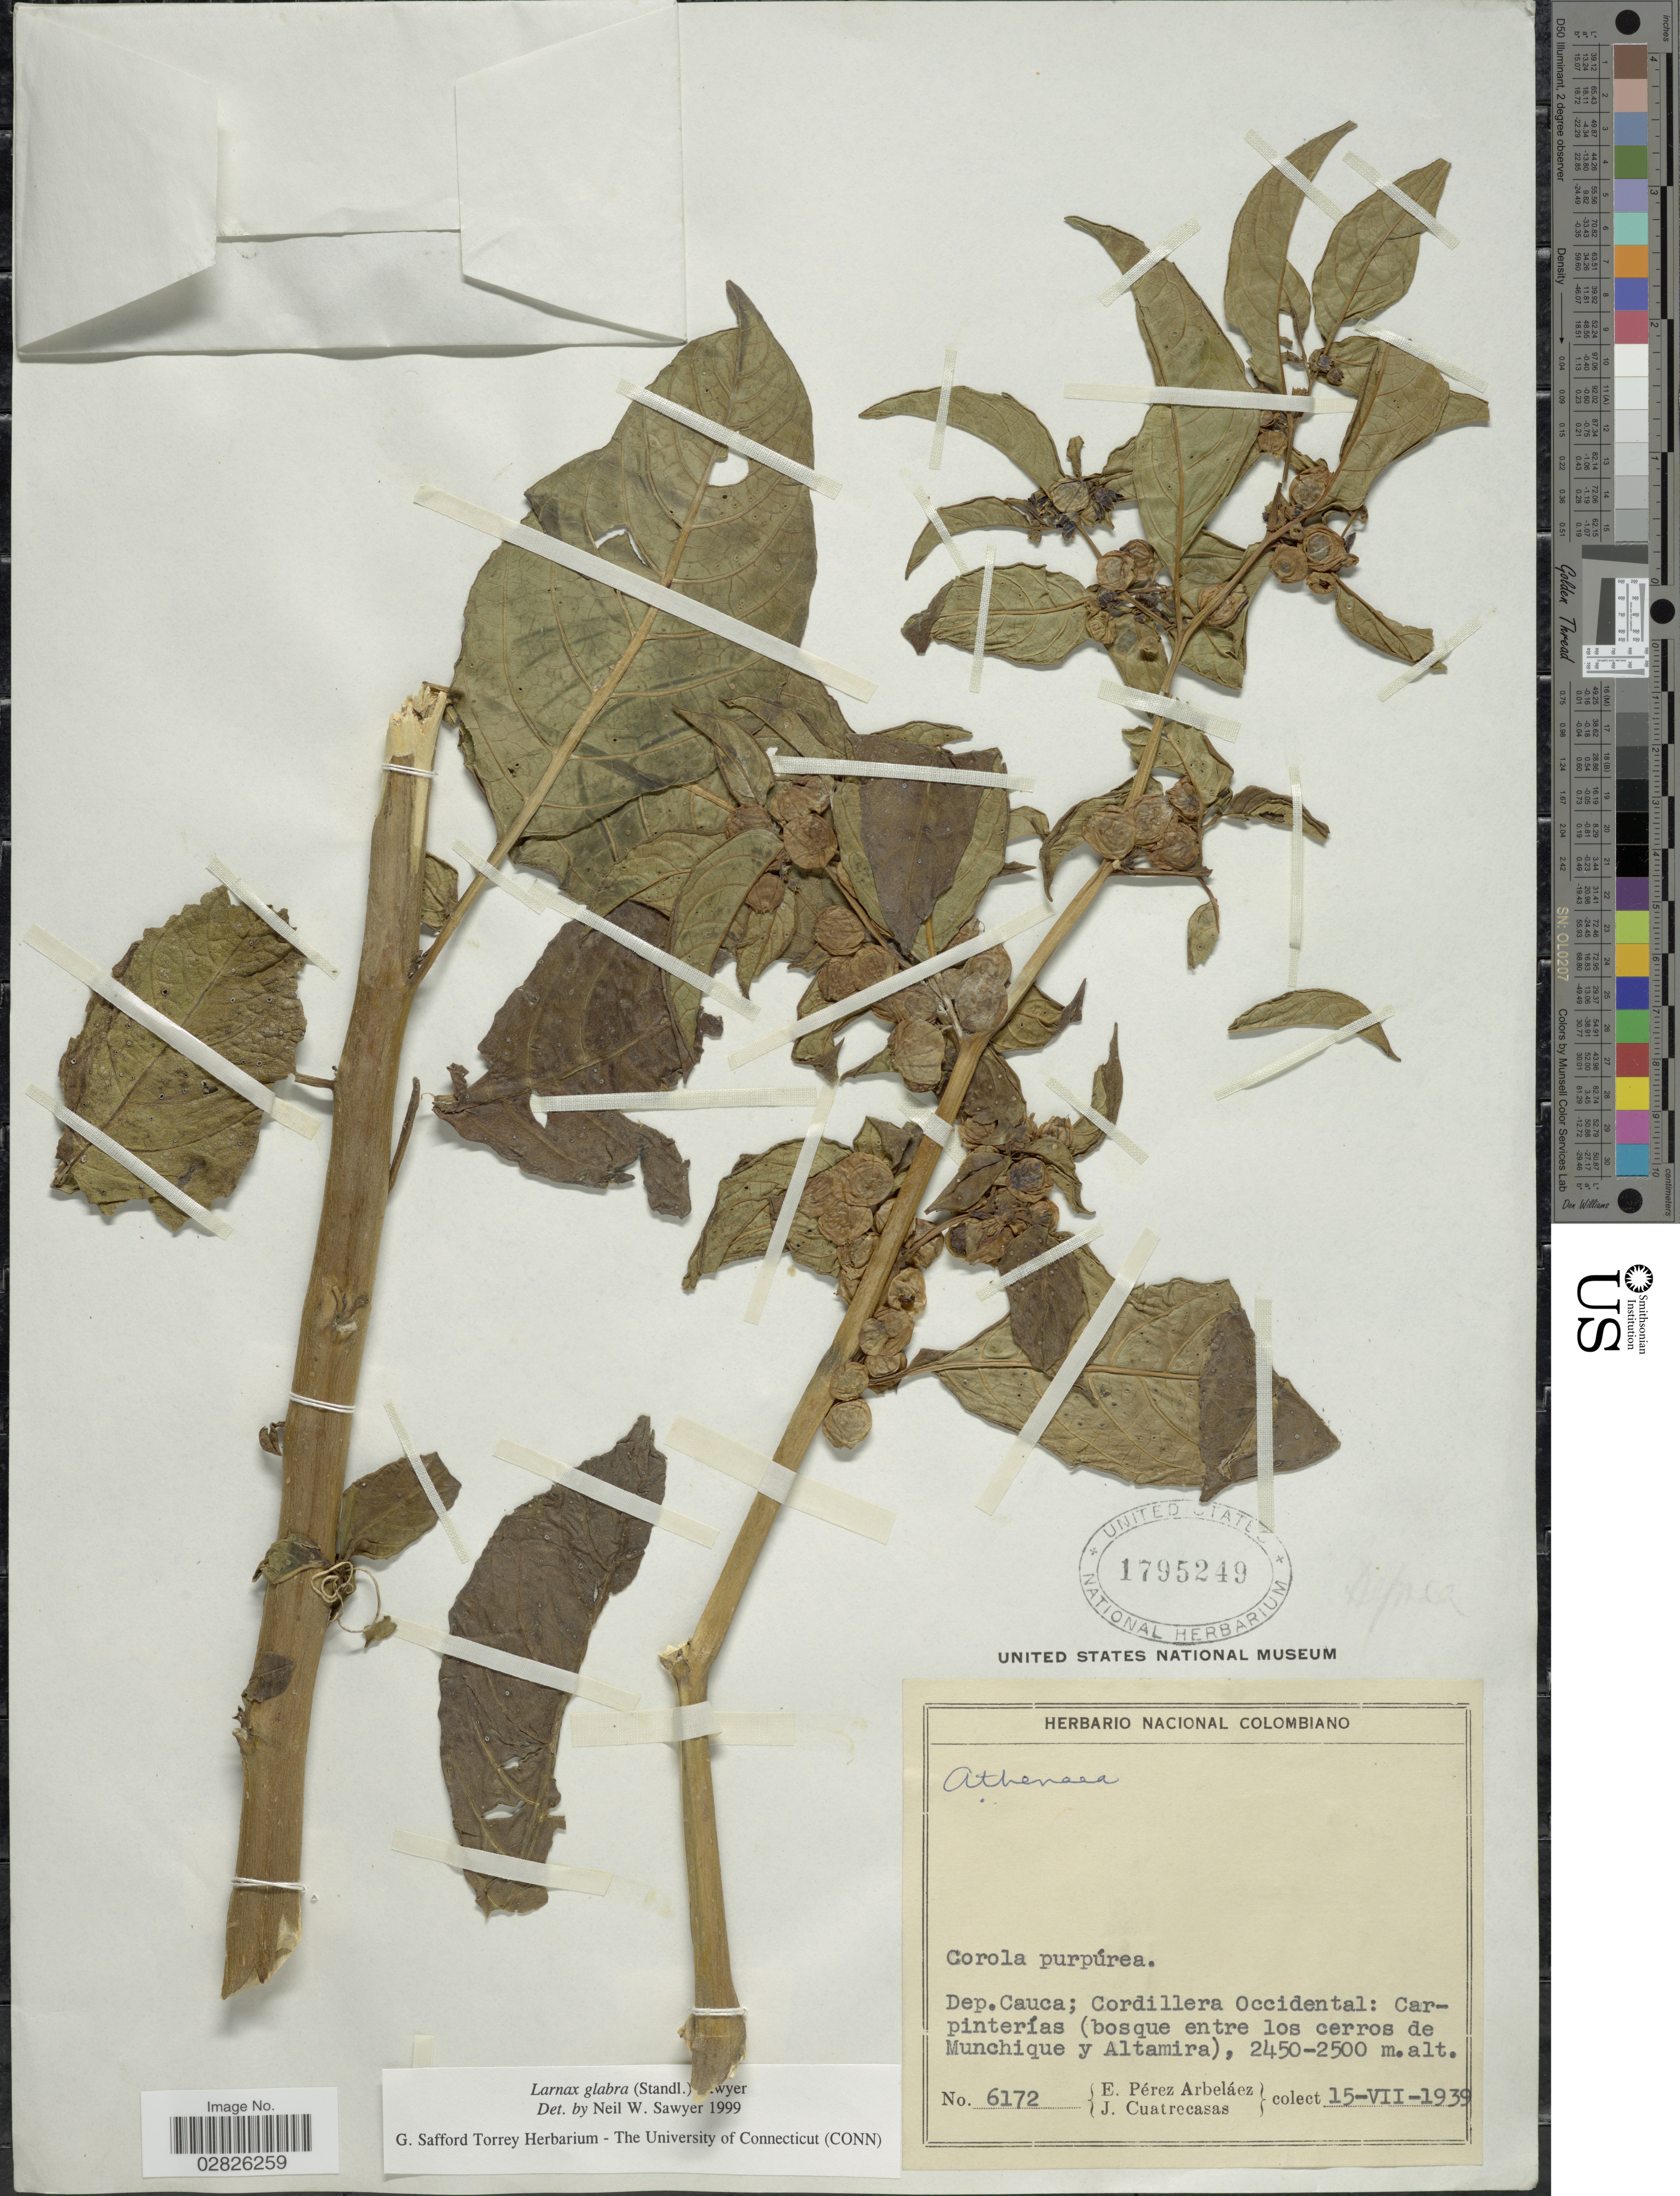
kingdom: Plantae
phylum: Tracheophyta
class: Magnoliopsida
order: Solanales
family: Solanaceae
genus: Larnax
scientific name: Larnax glabra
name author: (Standl.) Sawyer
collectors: E. Pérez Arbeláez & J. Cuatrecasas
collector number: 6172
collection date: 1939-07-15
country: Colombia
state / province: Cauca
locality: Dep. Cauca; Cordillera Occidental: Carpinterías (bosque entre los cerros de Munchique y Altamira).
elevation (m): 2450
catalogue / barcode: US 1795249